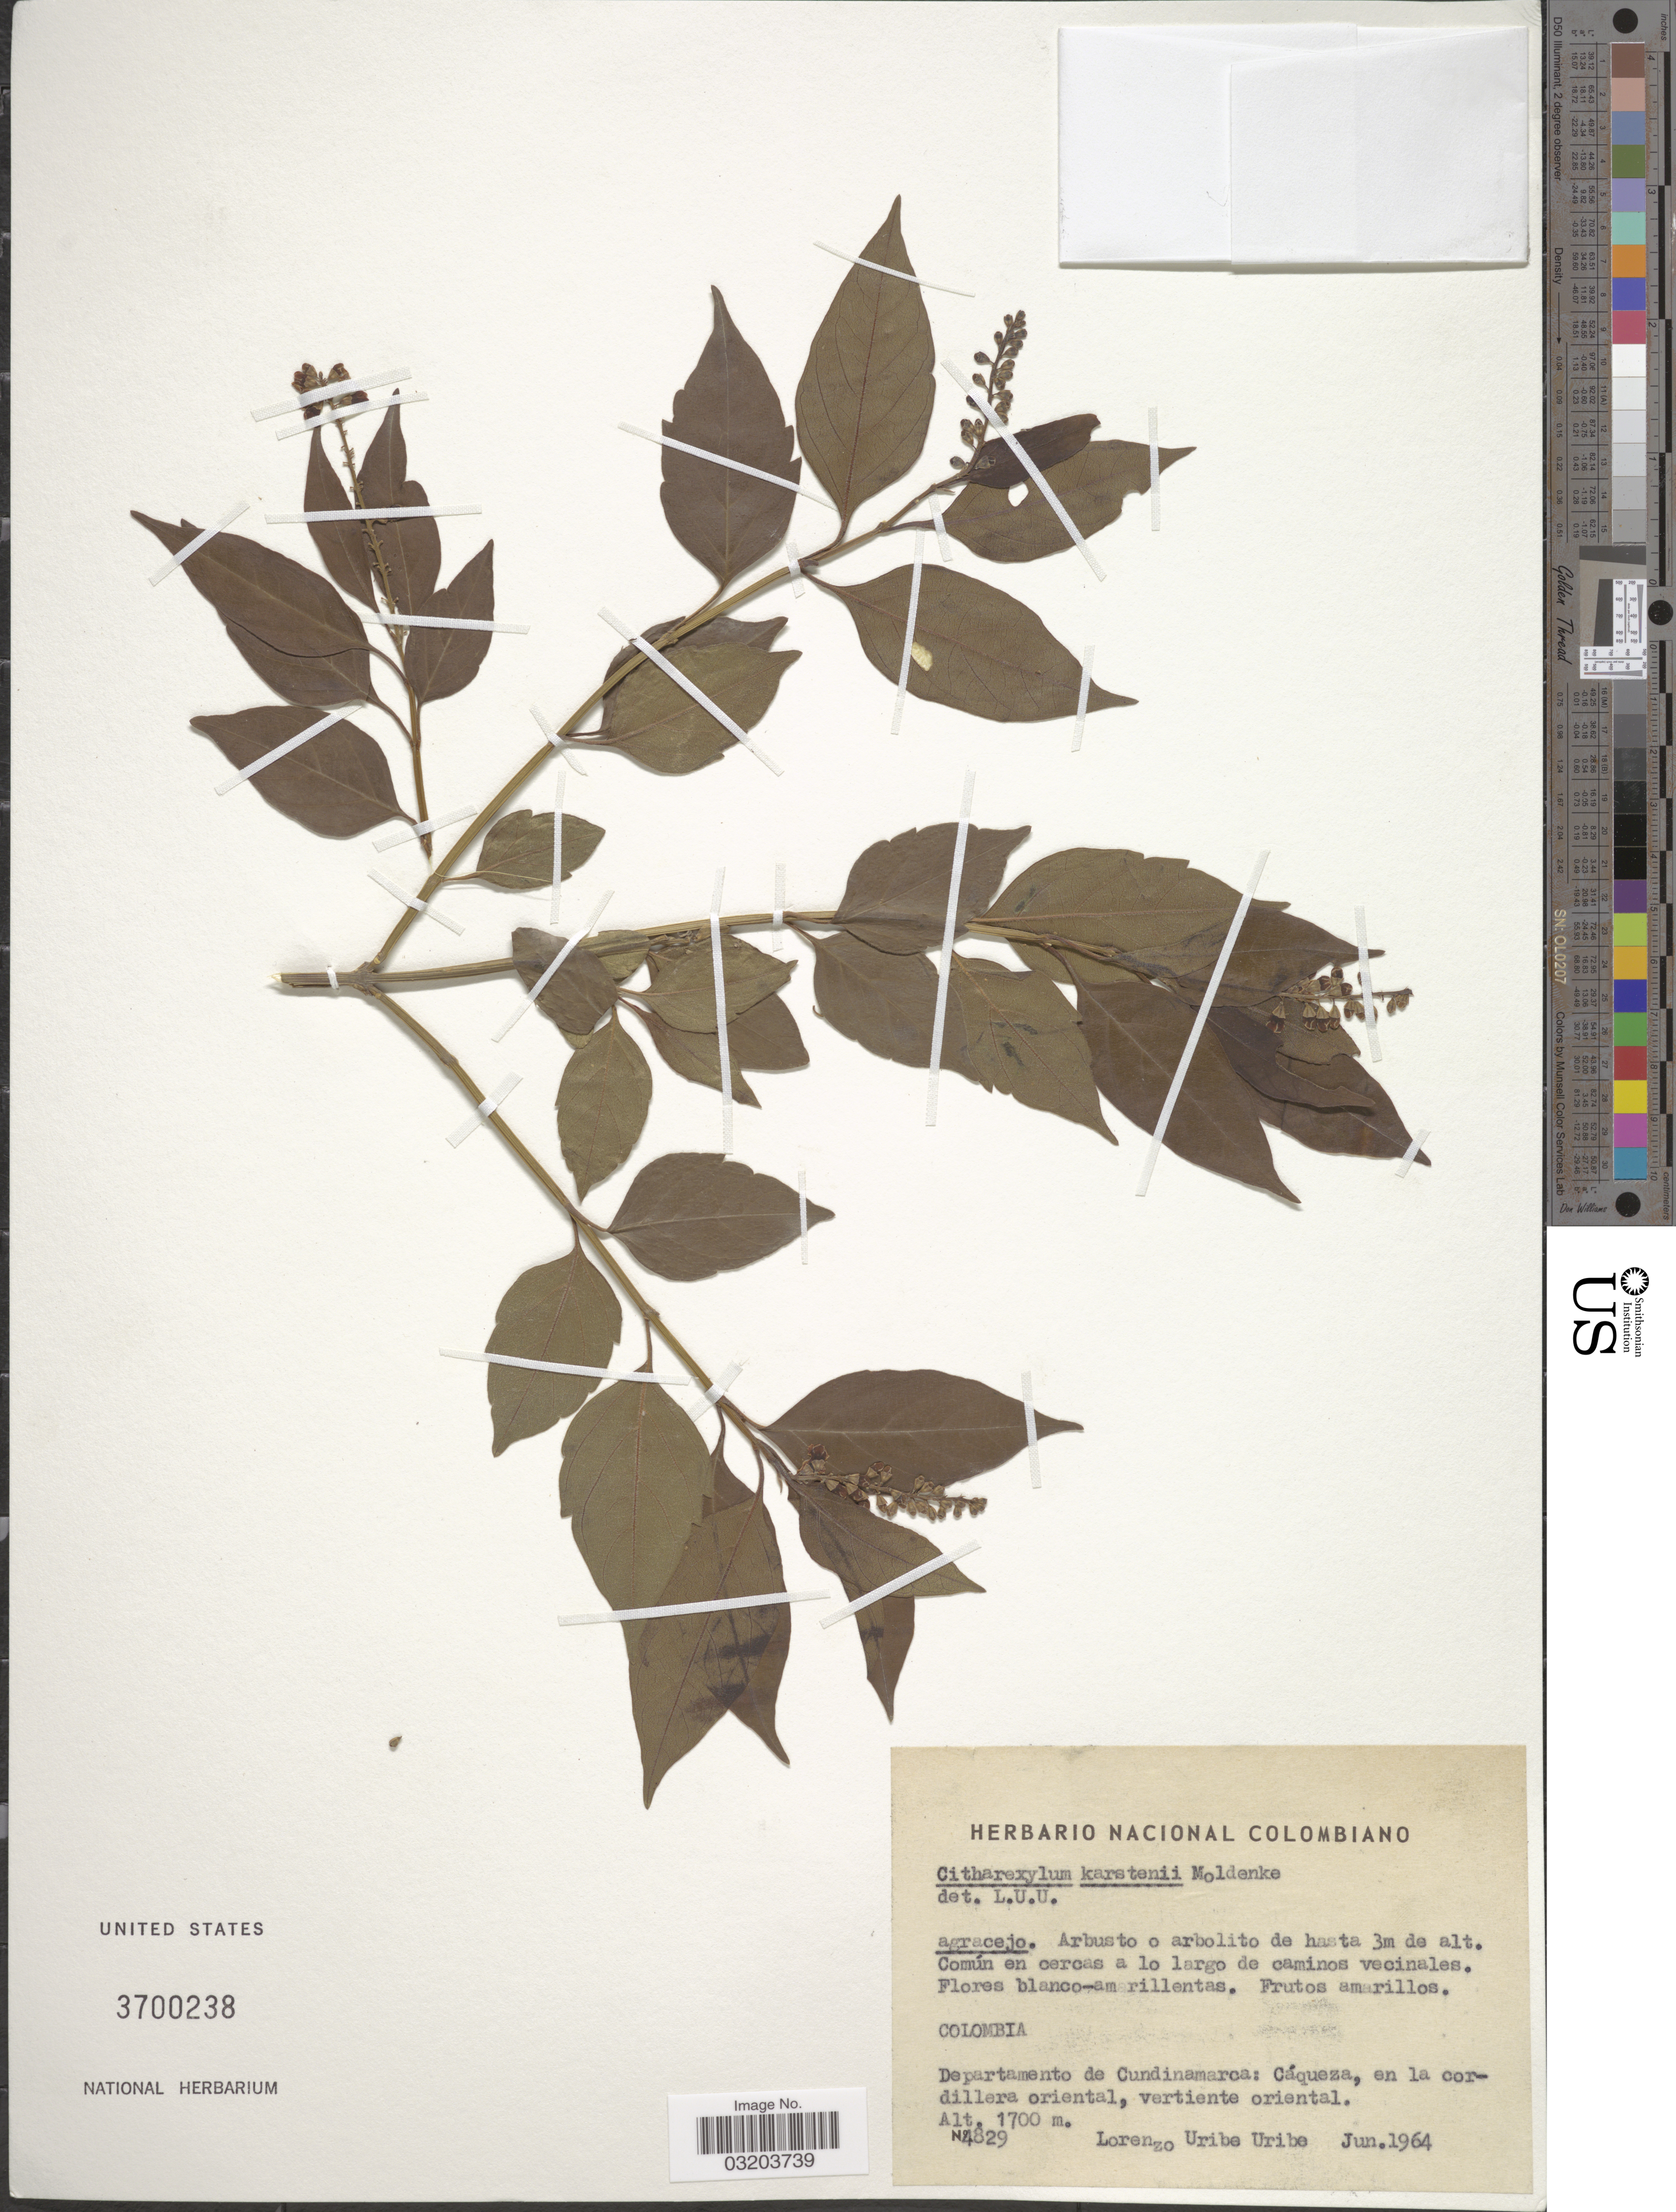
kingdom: Plantae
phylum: Tracheophyta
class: Magnoliopsida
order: Lamiales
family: Verbenaceae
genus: Citharexylum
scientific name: Citharexylum karstenii var. karstenii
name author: Moldenke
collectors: L. Uribe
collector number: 4829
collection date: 1964-06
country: Colombia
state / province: Cundinamarca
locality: Departamento de Cundinamarca: Cáqueza, en la cordillera oriental, vertiente oriental.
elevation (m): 1700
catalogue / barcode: US 3700238